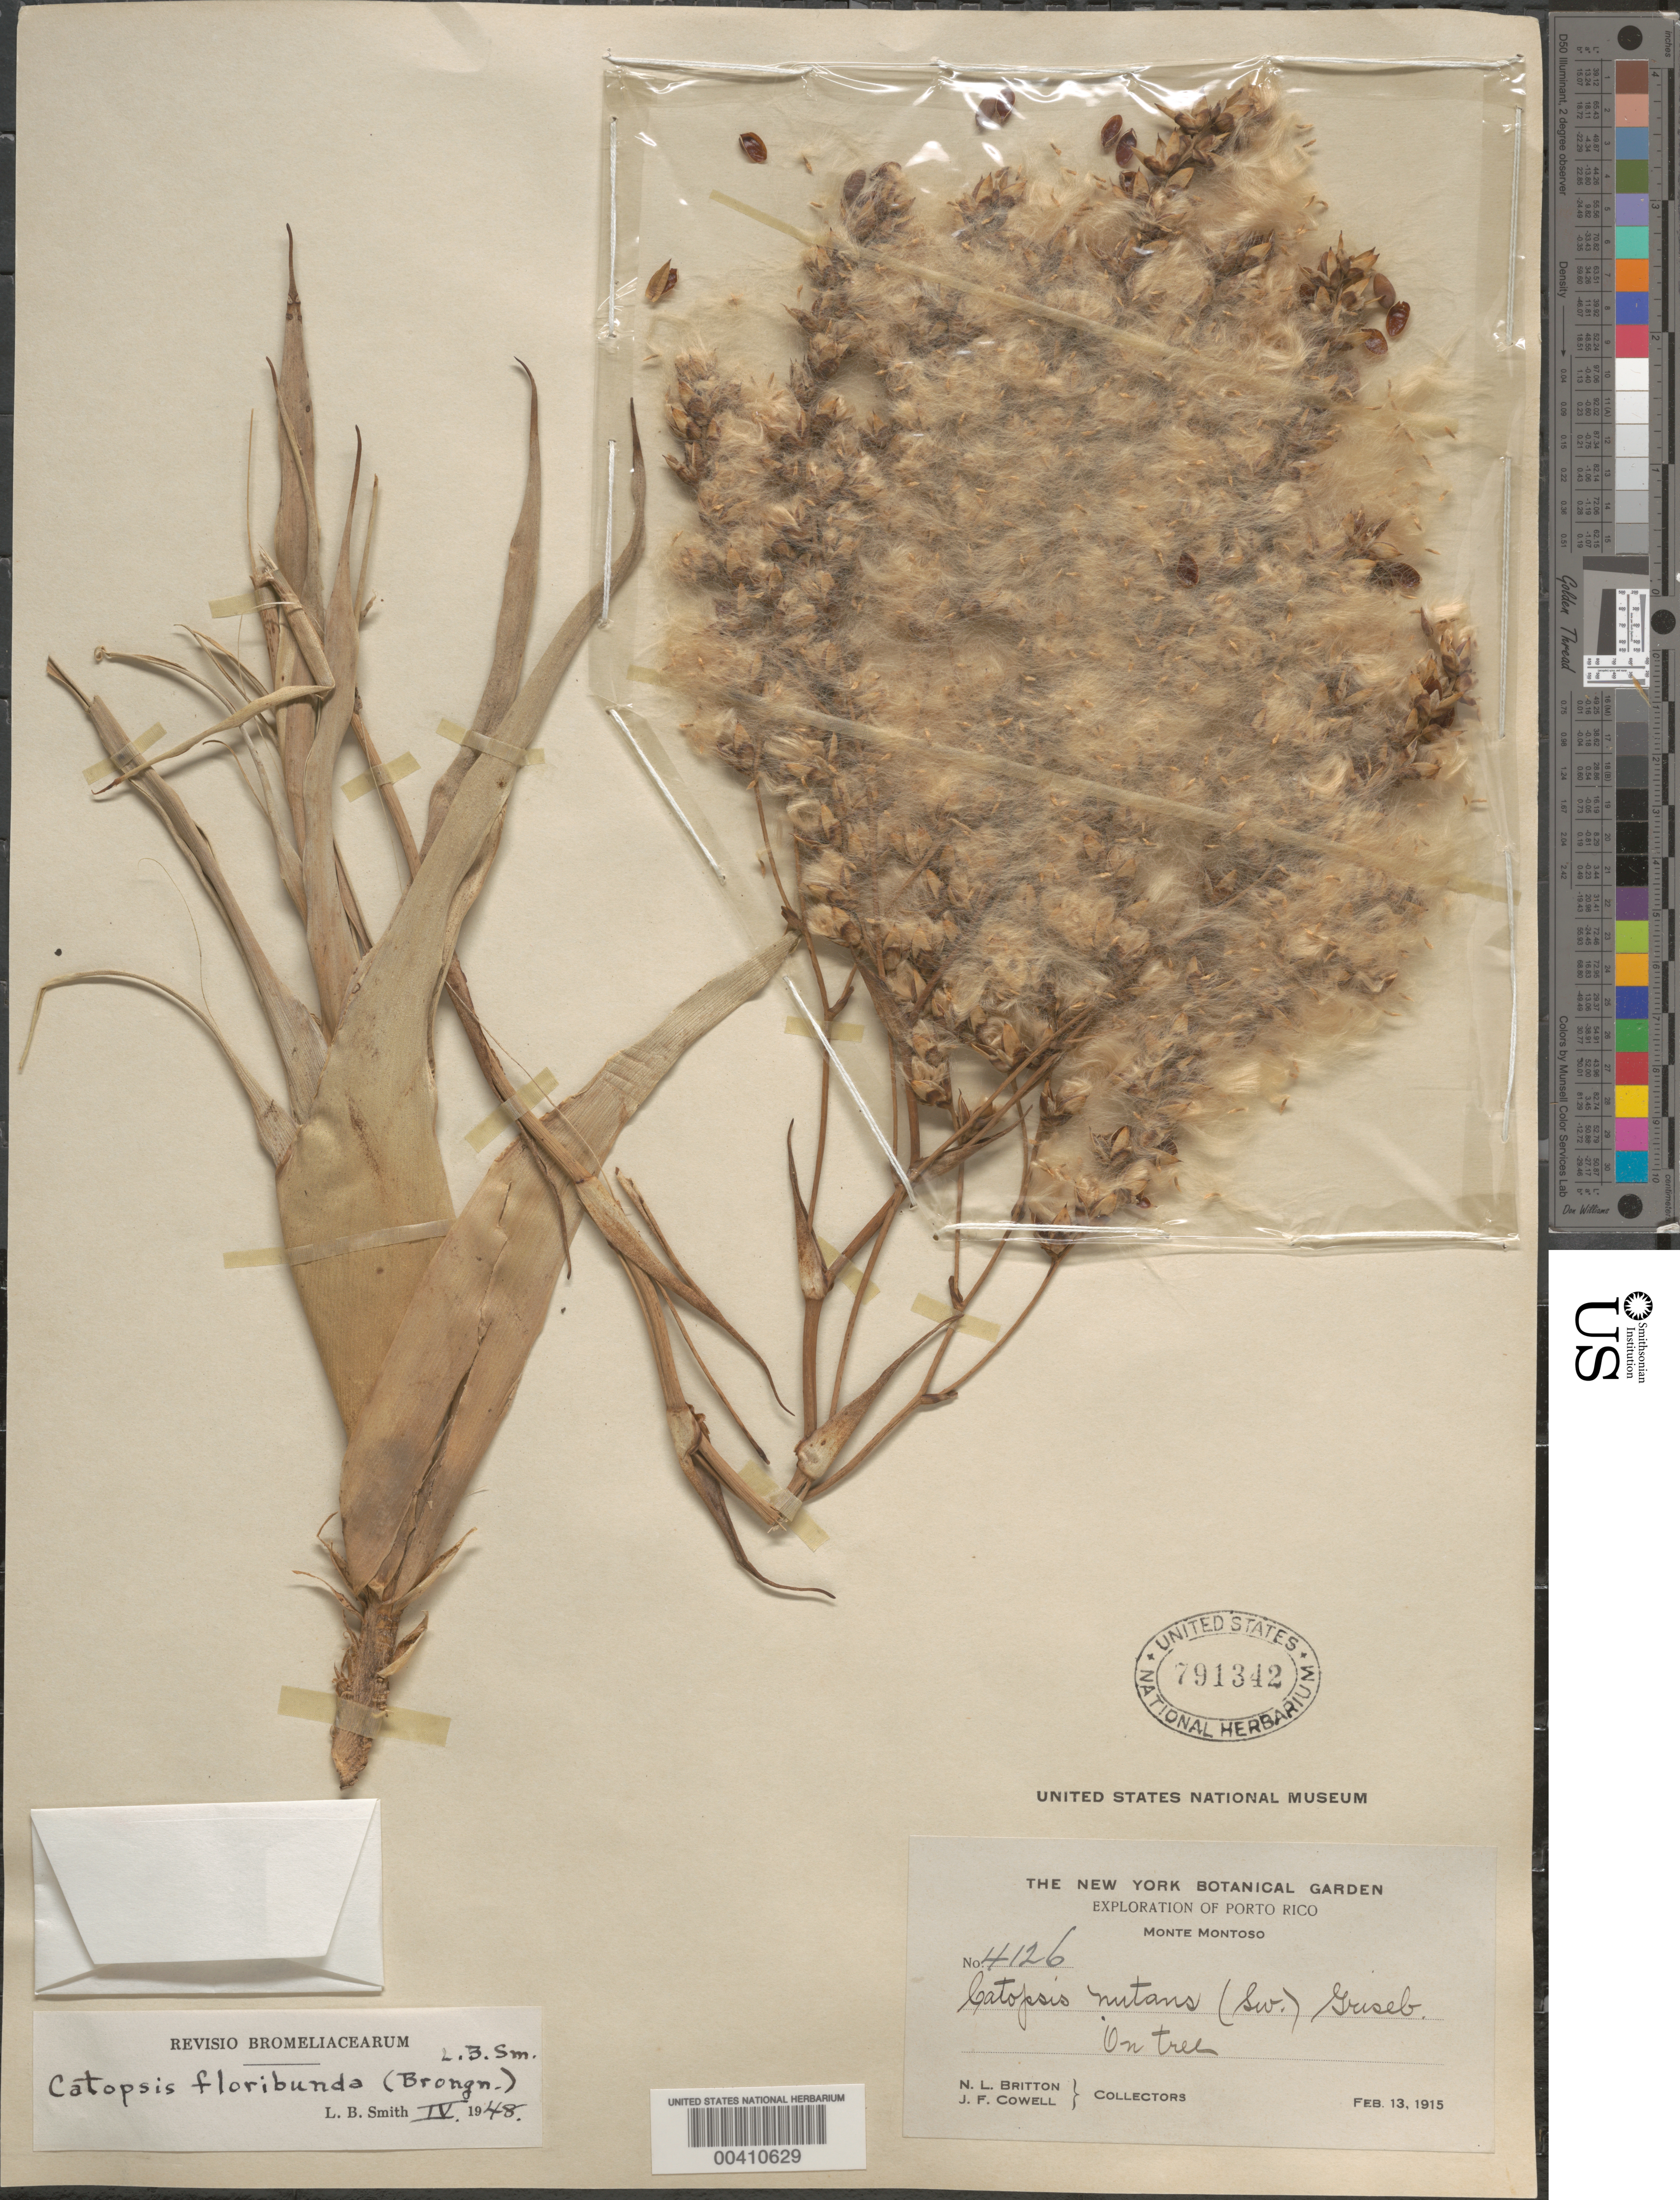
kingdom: Plantae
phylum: Tracheophyta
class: Liliopsida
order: Poales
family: Bromeliaceae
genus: Catopsis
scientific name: Catopsis floribunda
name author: L.B. Sm.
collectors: N. Britton & J. F. Cowell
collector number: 4126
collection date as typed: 13 Feb 1915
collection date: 1915-02-13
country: Puerto Rico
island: Greater Antilles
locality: Monte montoso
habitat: On tree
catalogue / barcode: US 791342